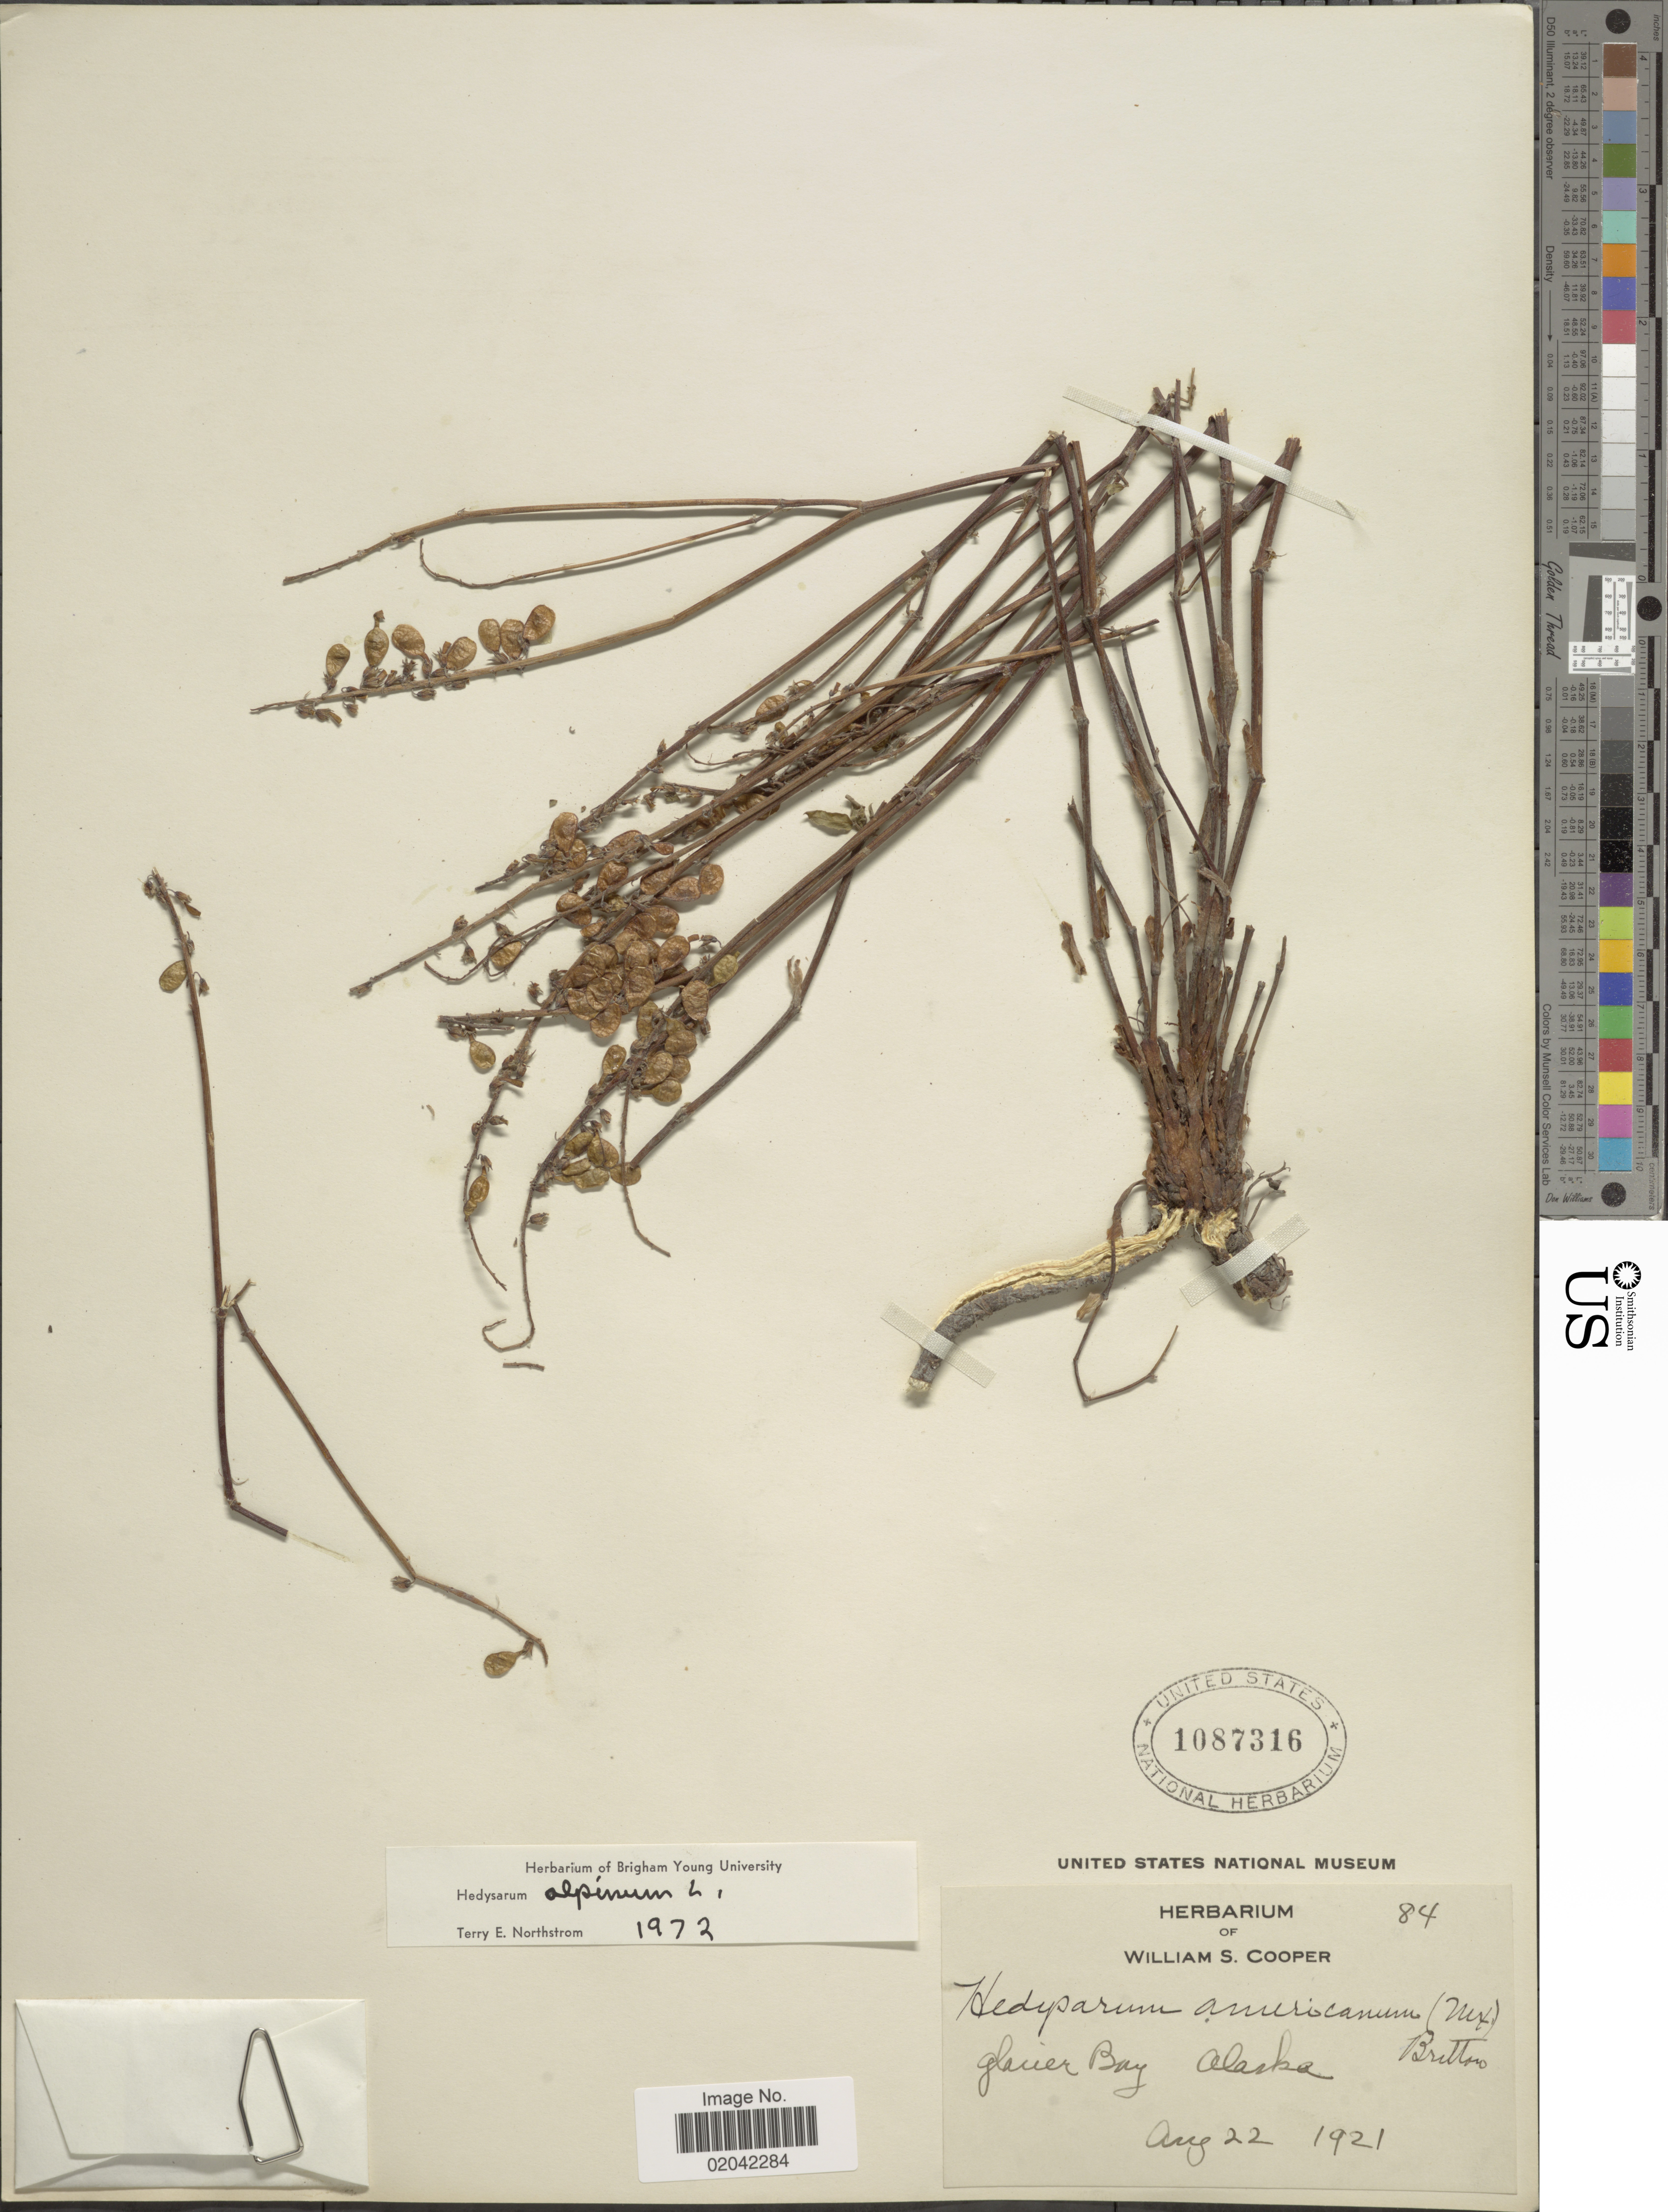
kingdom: Plantae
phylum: Tracheophyta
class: Magnoliopsida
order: Fabales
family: Fabaceae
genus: Hedysarum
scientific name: Hedysarum alpinum var. americanum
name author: Michx. ex Pursh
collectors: W. Cooper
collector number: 84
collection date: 1921-08-22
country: United States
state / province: Alaska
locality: Glacier Bay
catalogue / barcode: US 1087316